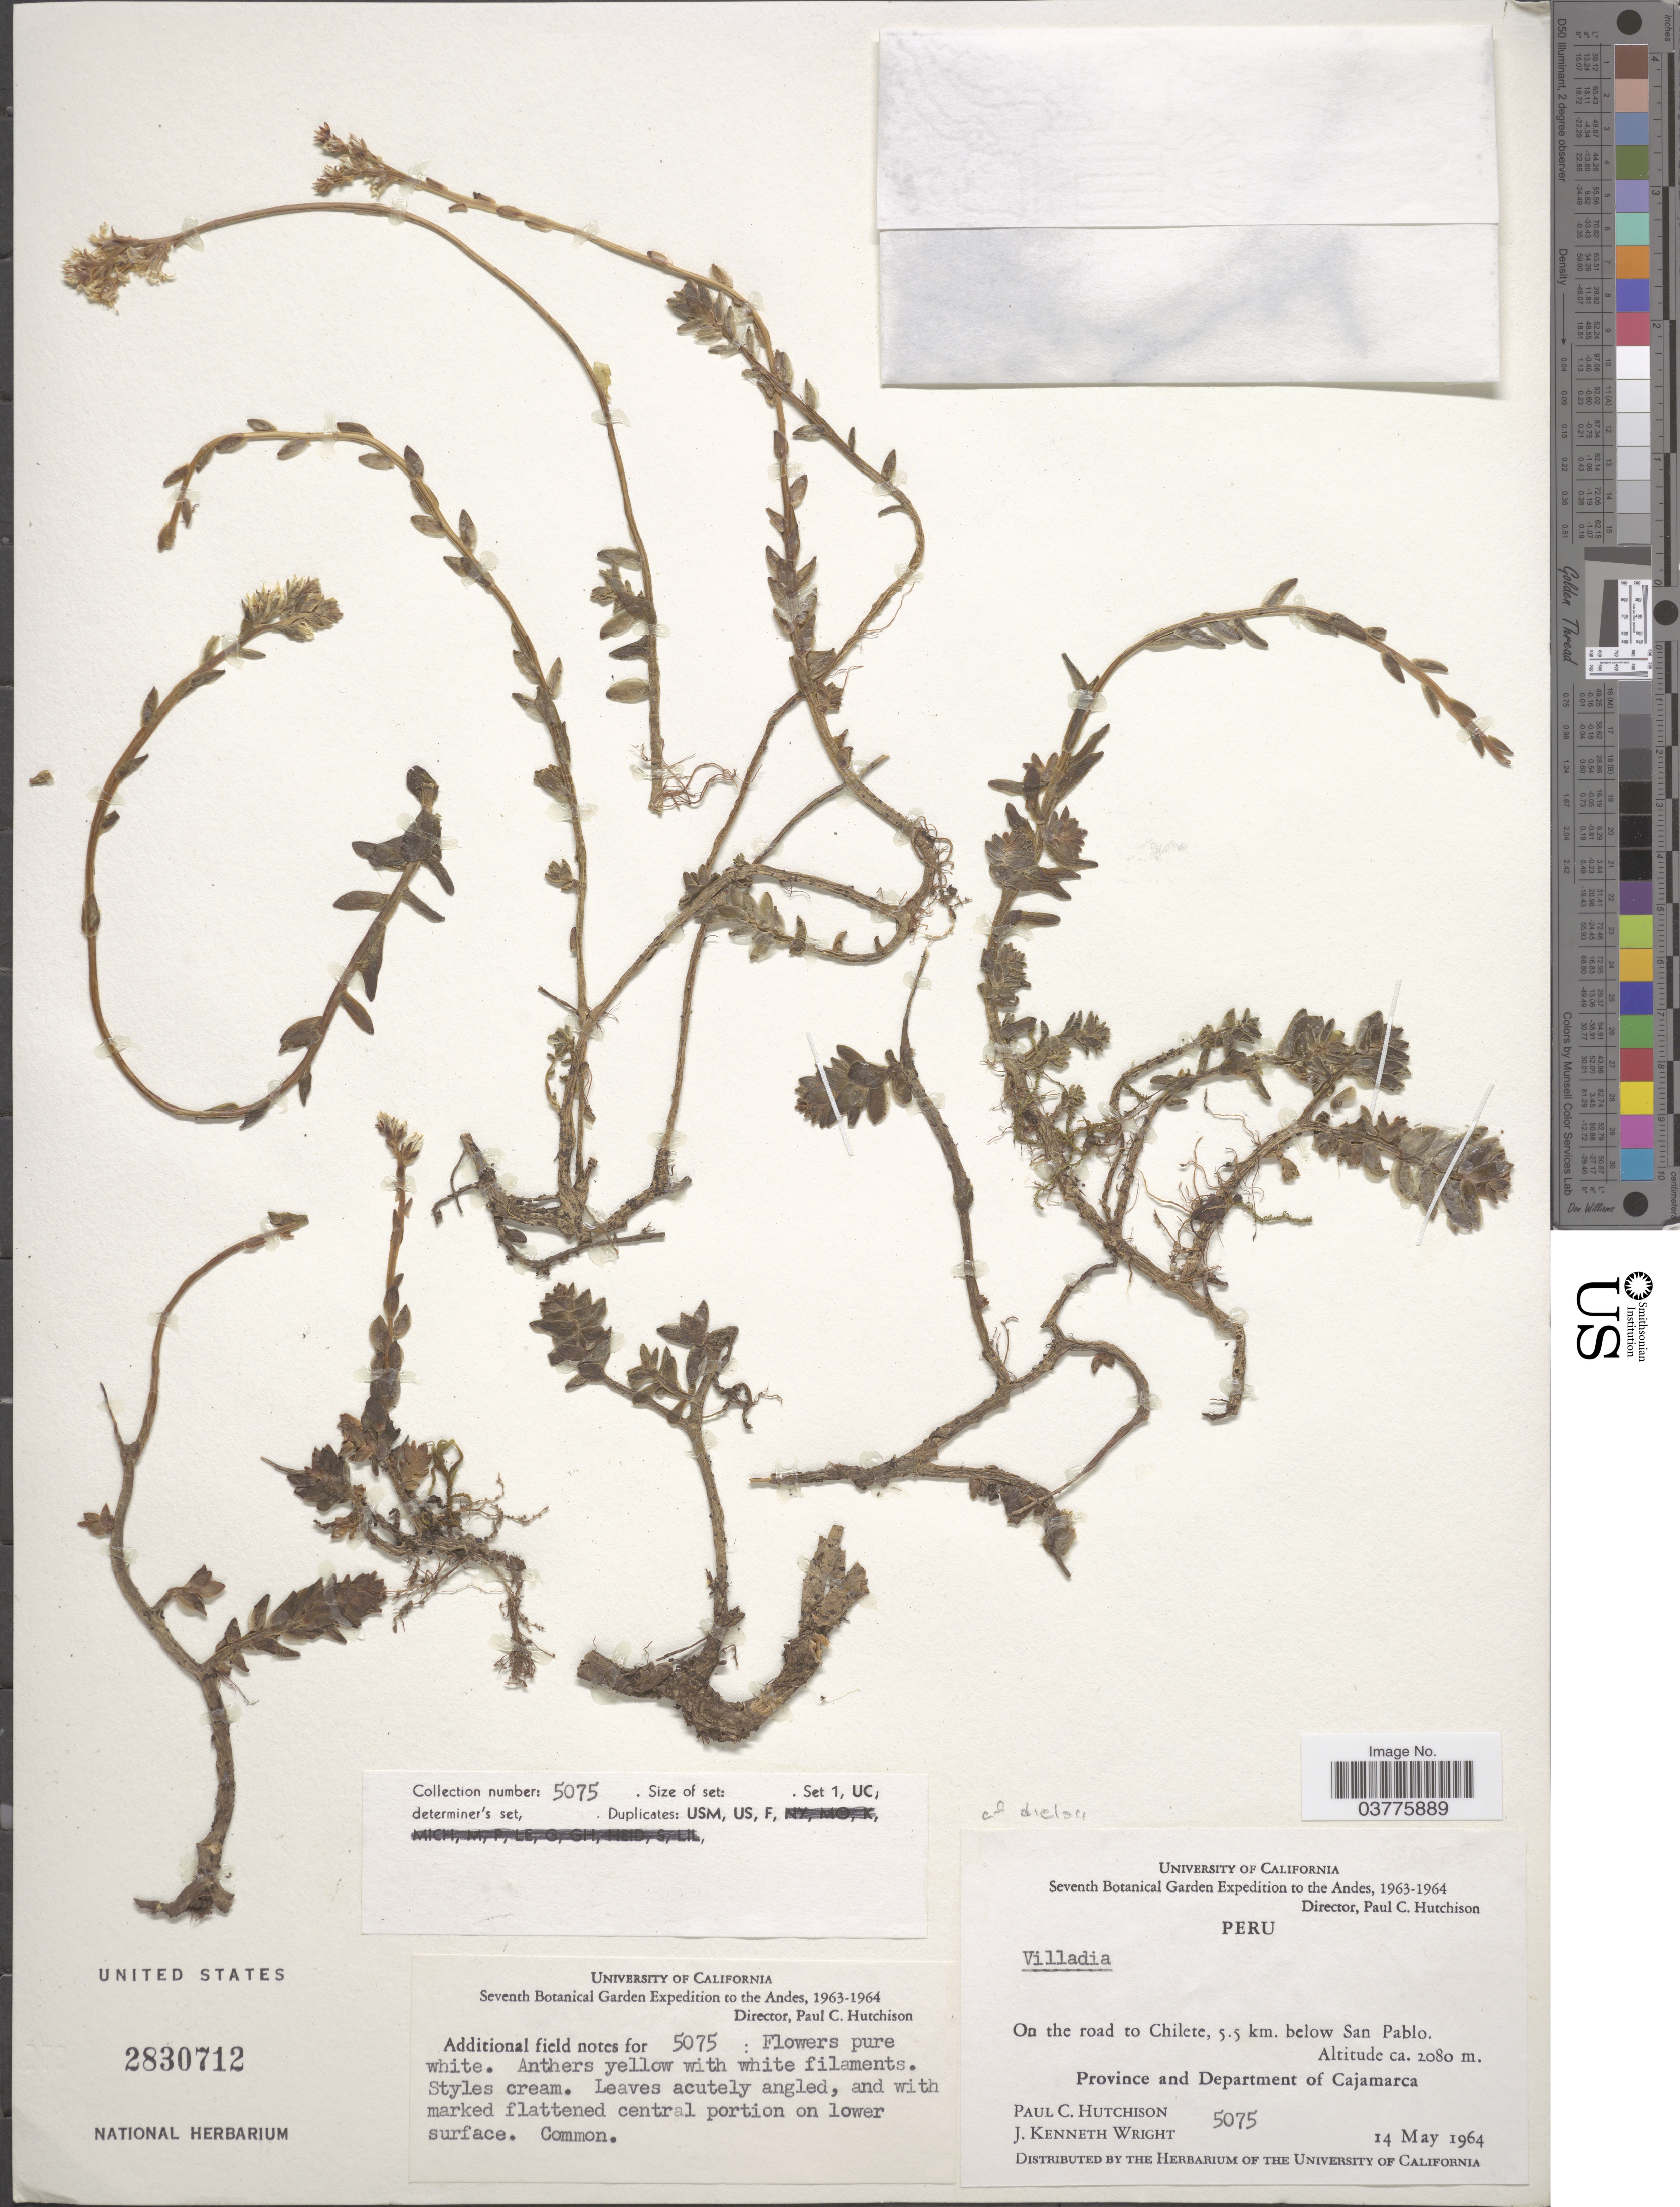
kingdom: Plantae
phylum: Tracheophyta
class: Magnoliopsida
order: Saxifragales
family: Crassulaceae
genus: Sedum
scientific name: Sedum decipiens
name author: (Baker) Thiede & 't Hart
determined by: Pino, Guillermo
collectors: P. C. Hutchison & J. K. Wright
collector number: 5075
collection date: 1964-05-14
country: Peru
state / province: Cajamarca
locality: The Andes. On the road to Chilete, 5.5 km. below San Pablo. Province and Department of Cajamarca.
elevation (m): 2080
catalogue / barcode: US 2830712